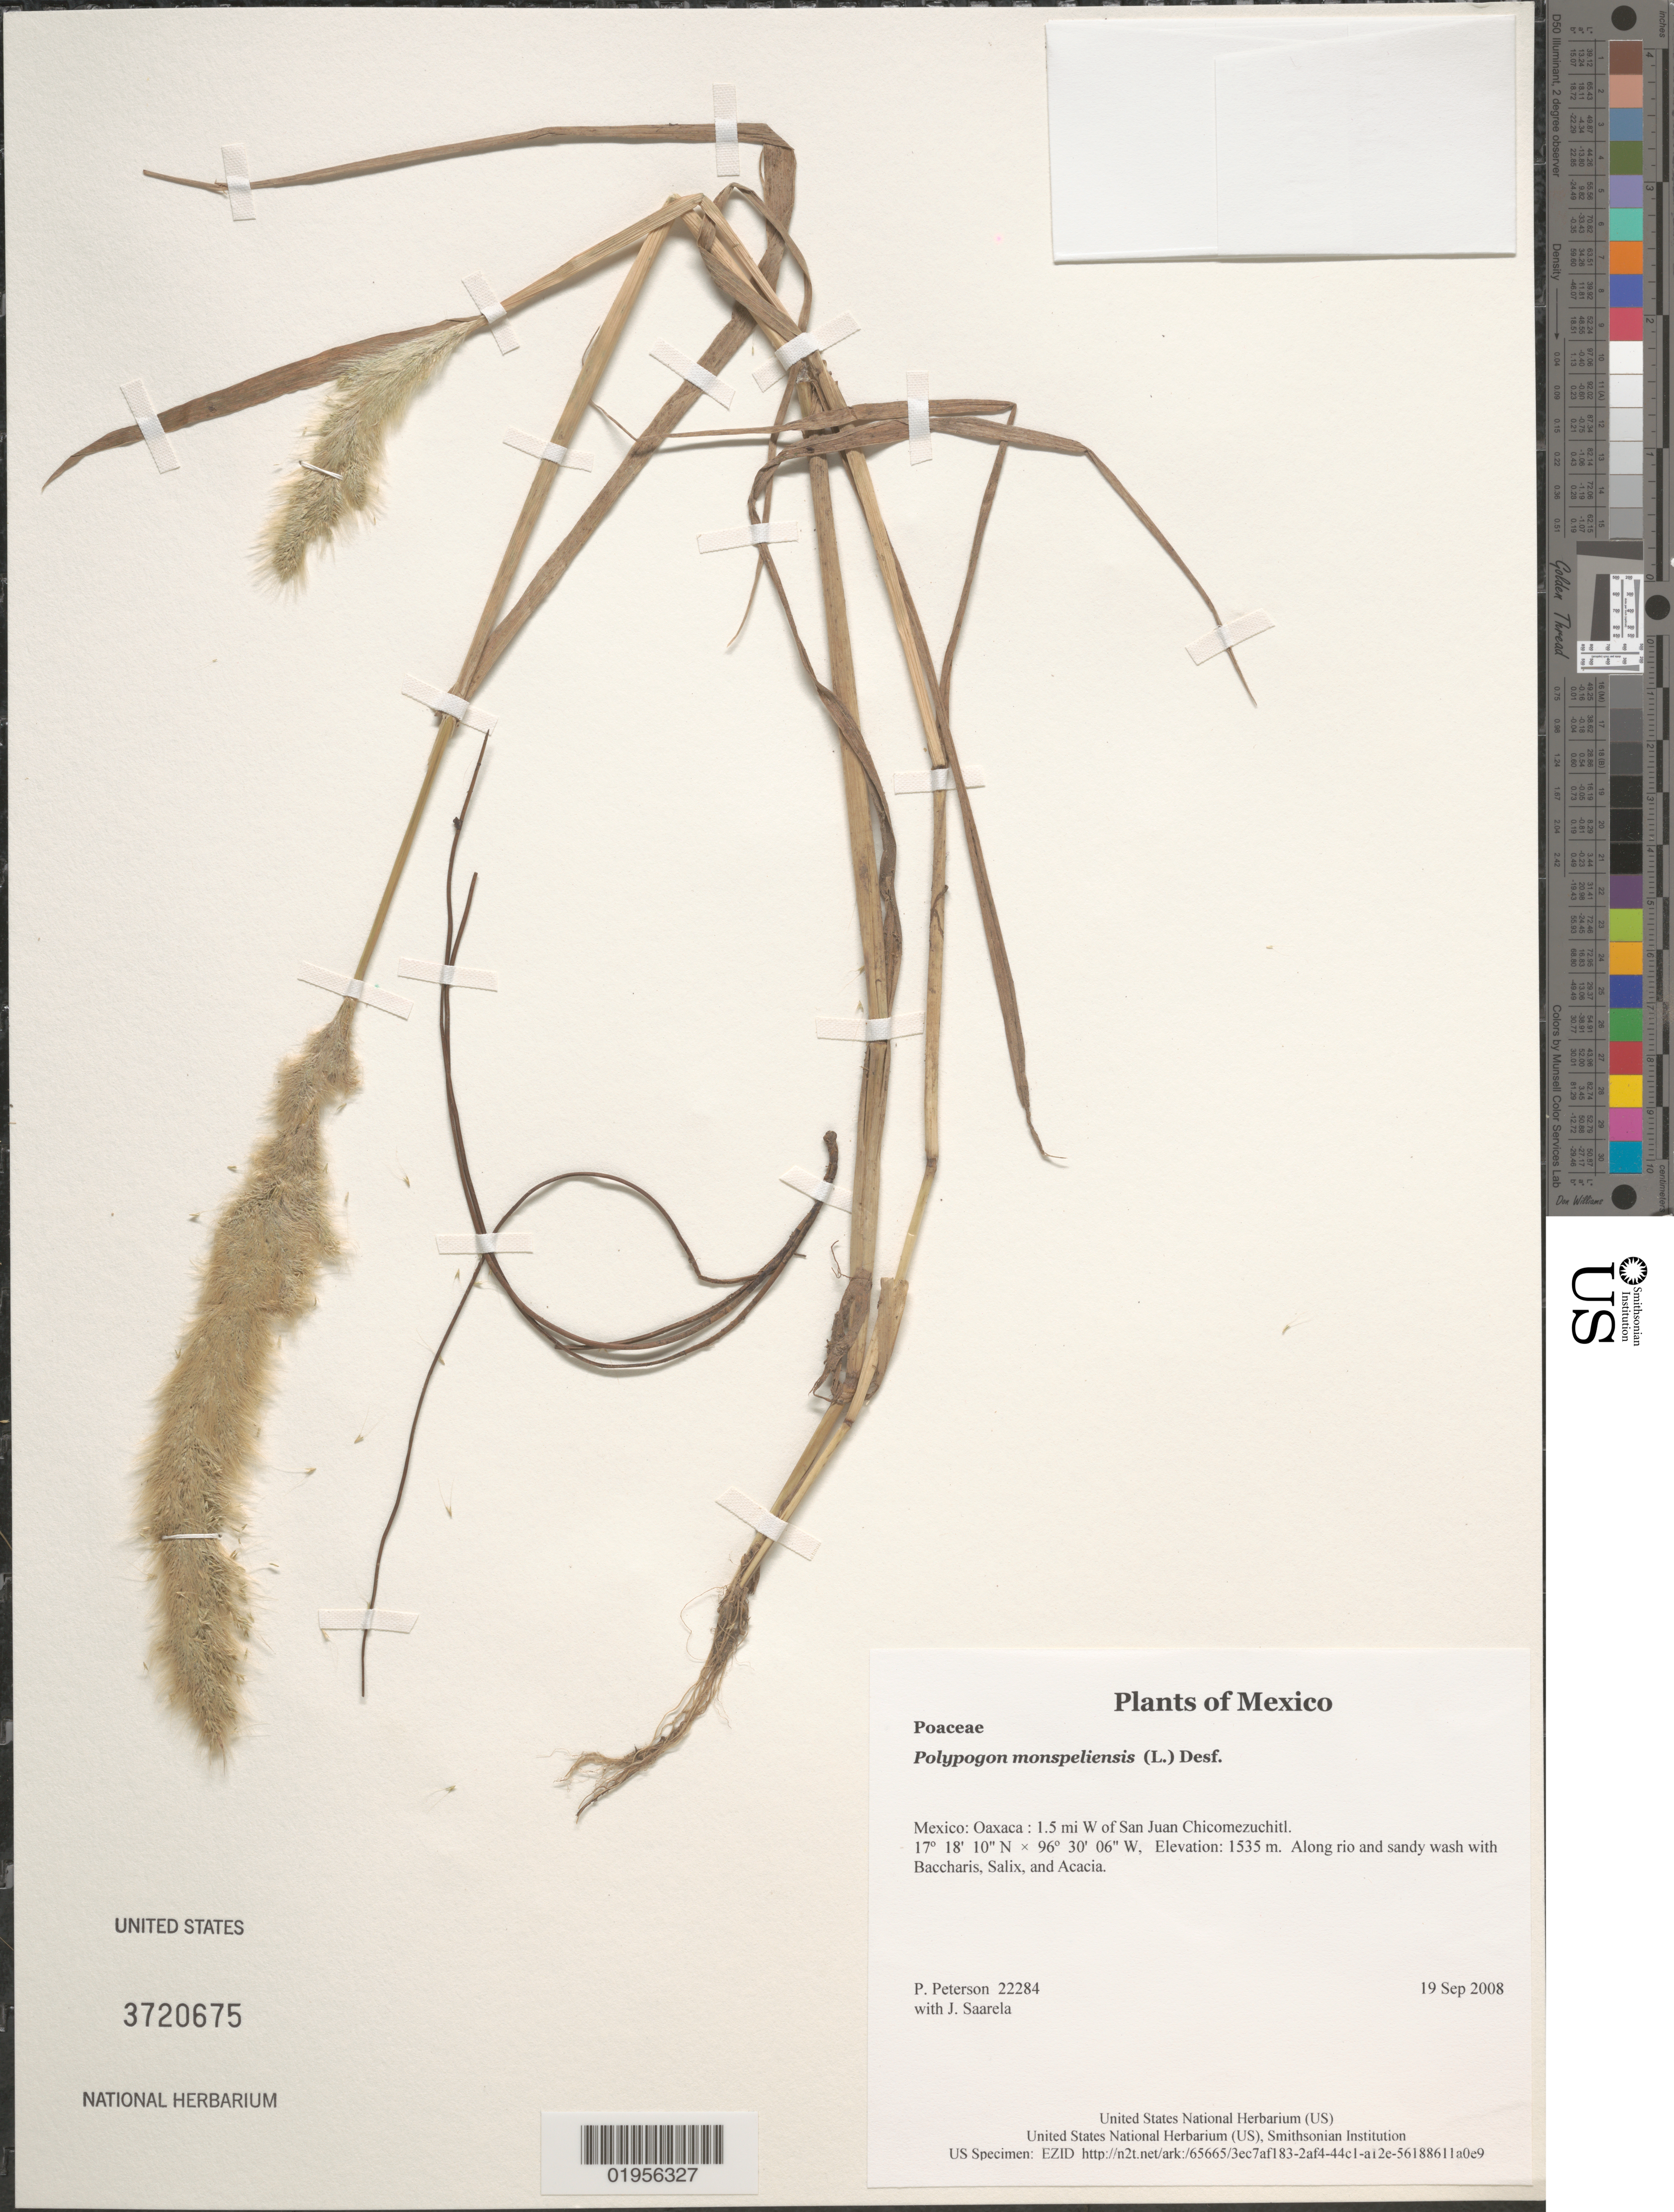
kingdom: Plantae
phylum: Tracheophyta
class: Liliopsida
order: Poales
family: Poaceae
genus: Polypogon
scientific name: Polypogon monspeliensis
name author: (L.) Desf.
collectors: P. M. Peterson & J. Saarela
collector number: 22284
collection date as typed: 19 Sep 2008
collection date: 2008-09-19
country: Mexico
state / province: Oaxaca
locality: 1.5 mi W of San Juan Chicomezuchitl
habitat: Along rio and sandy wash with Baccharis, Salix, and Acacia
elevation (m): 1535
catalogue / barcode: US 3720675